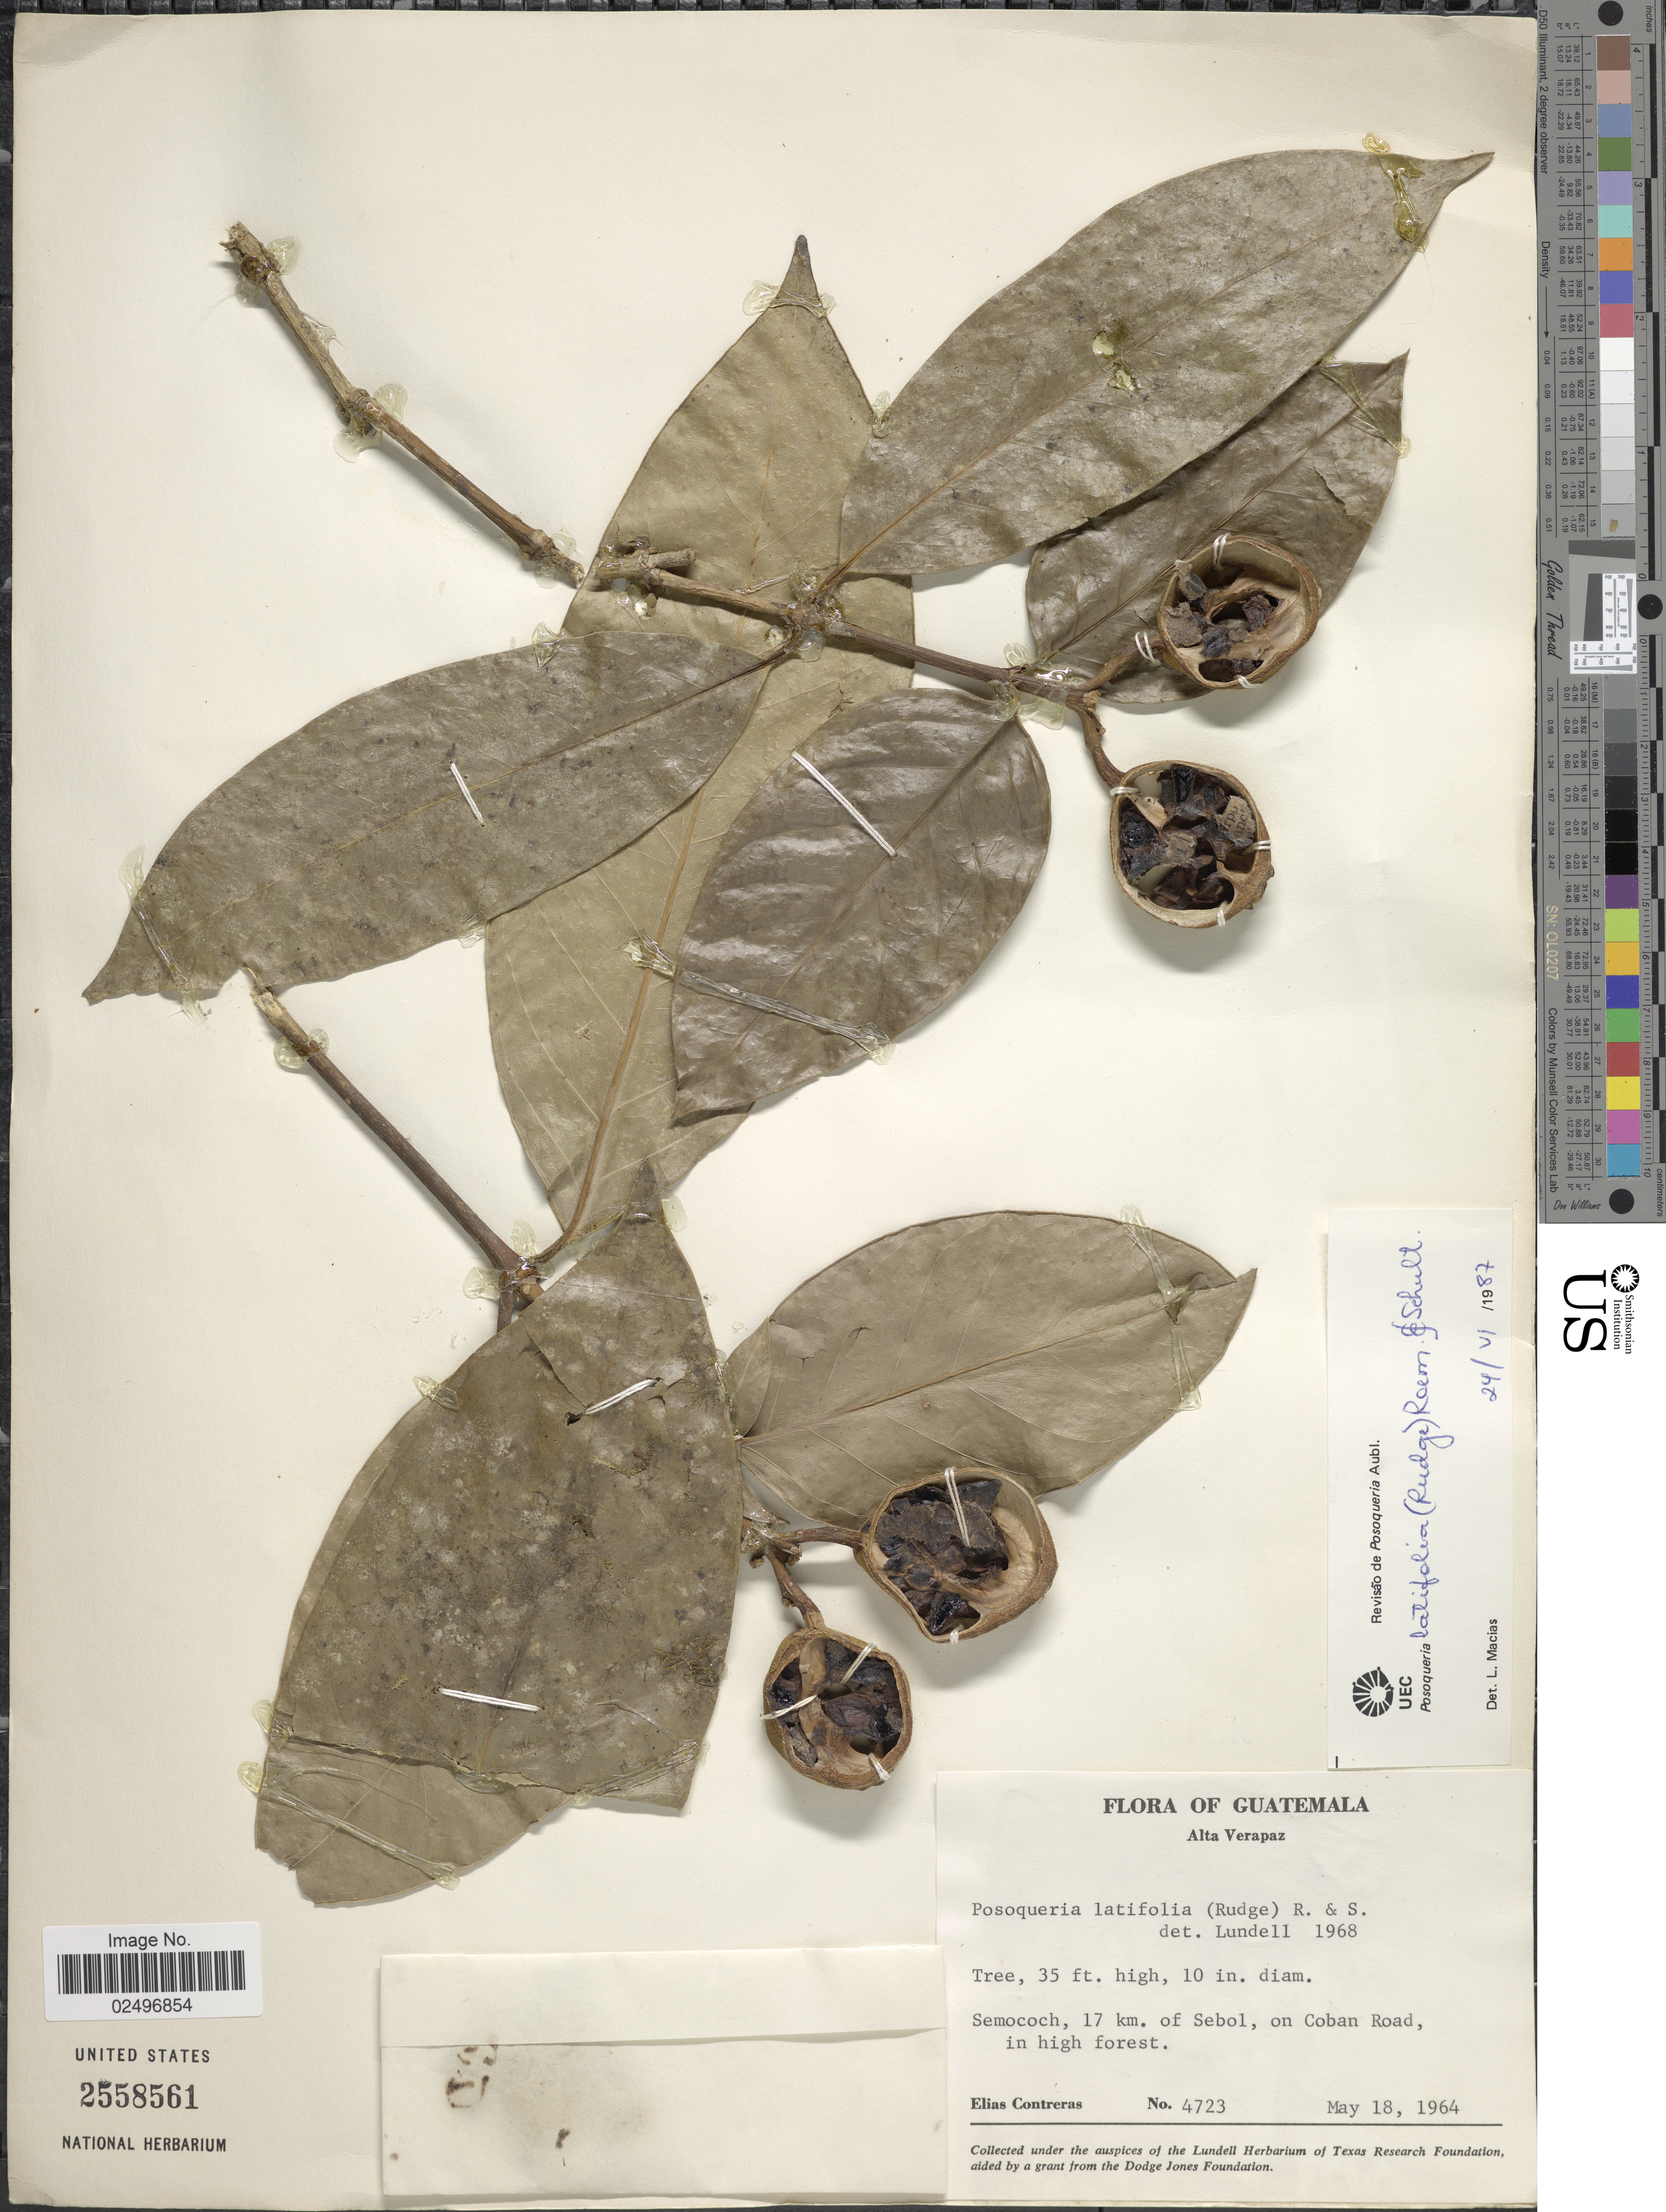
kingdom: Plantae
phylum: Tracheophyta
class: Magnoliopsida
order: Gentianales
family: Rubiaceae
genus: Posoqueria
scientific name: Posoqueria latifolia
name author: (Rudge) Roem. & Schult.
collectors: E. Contreras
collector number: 4723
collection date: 1964-05-18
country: Guatemala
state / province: Alta Verapaz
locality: Semococh, 17 km. of Sebol, on Coban Road, in high forest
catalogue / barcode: US 2558561